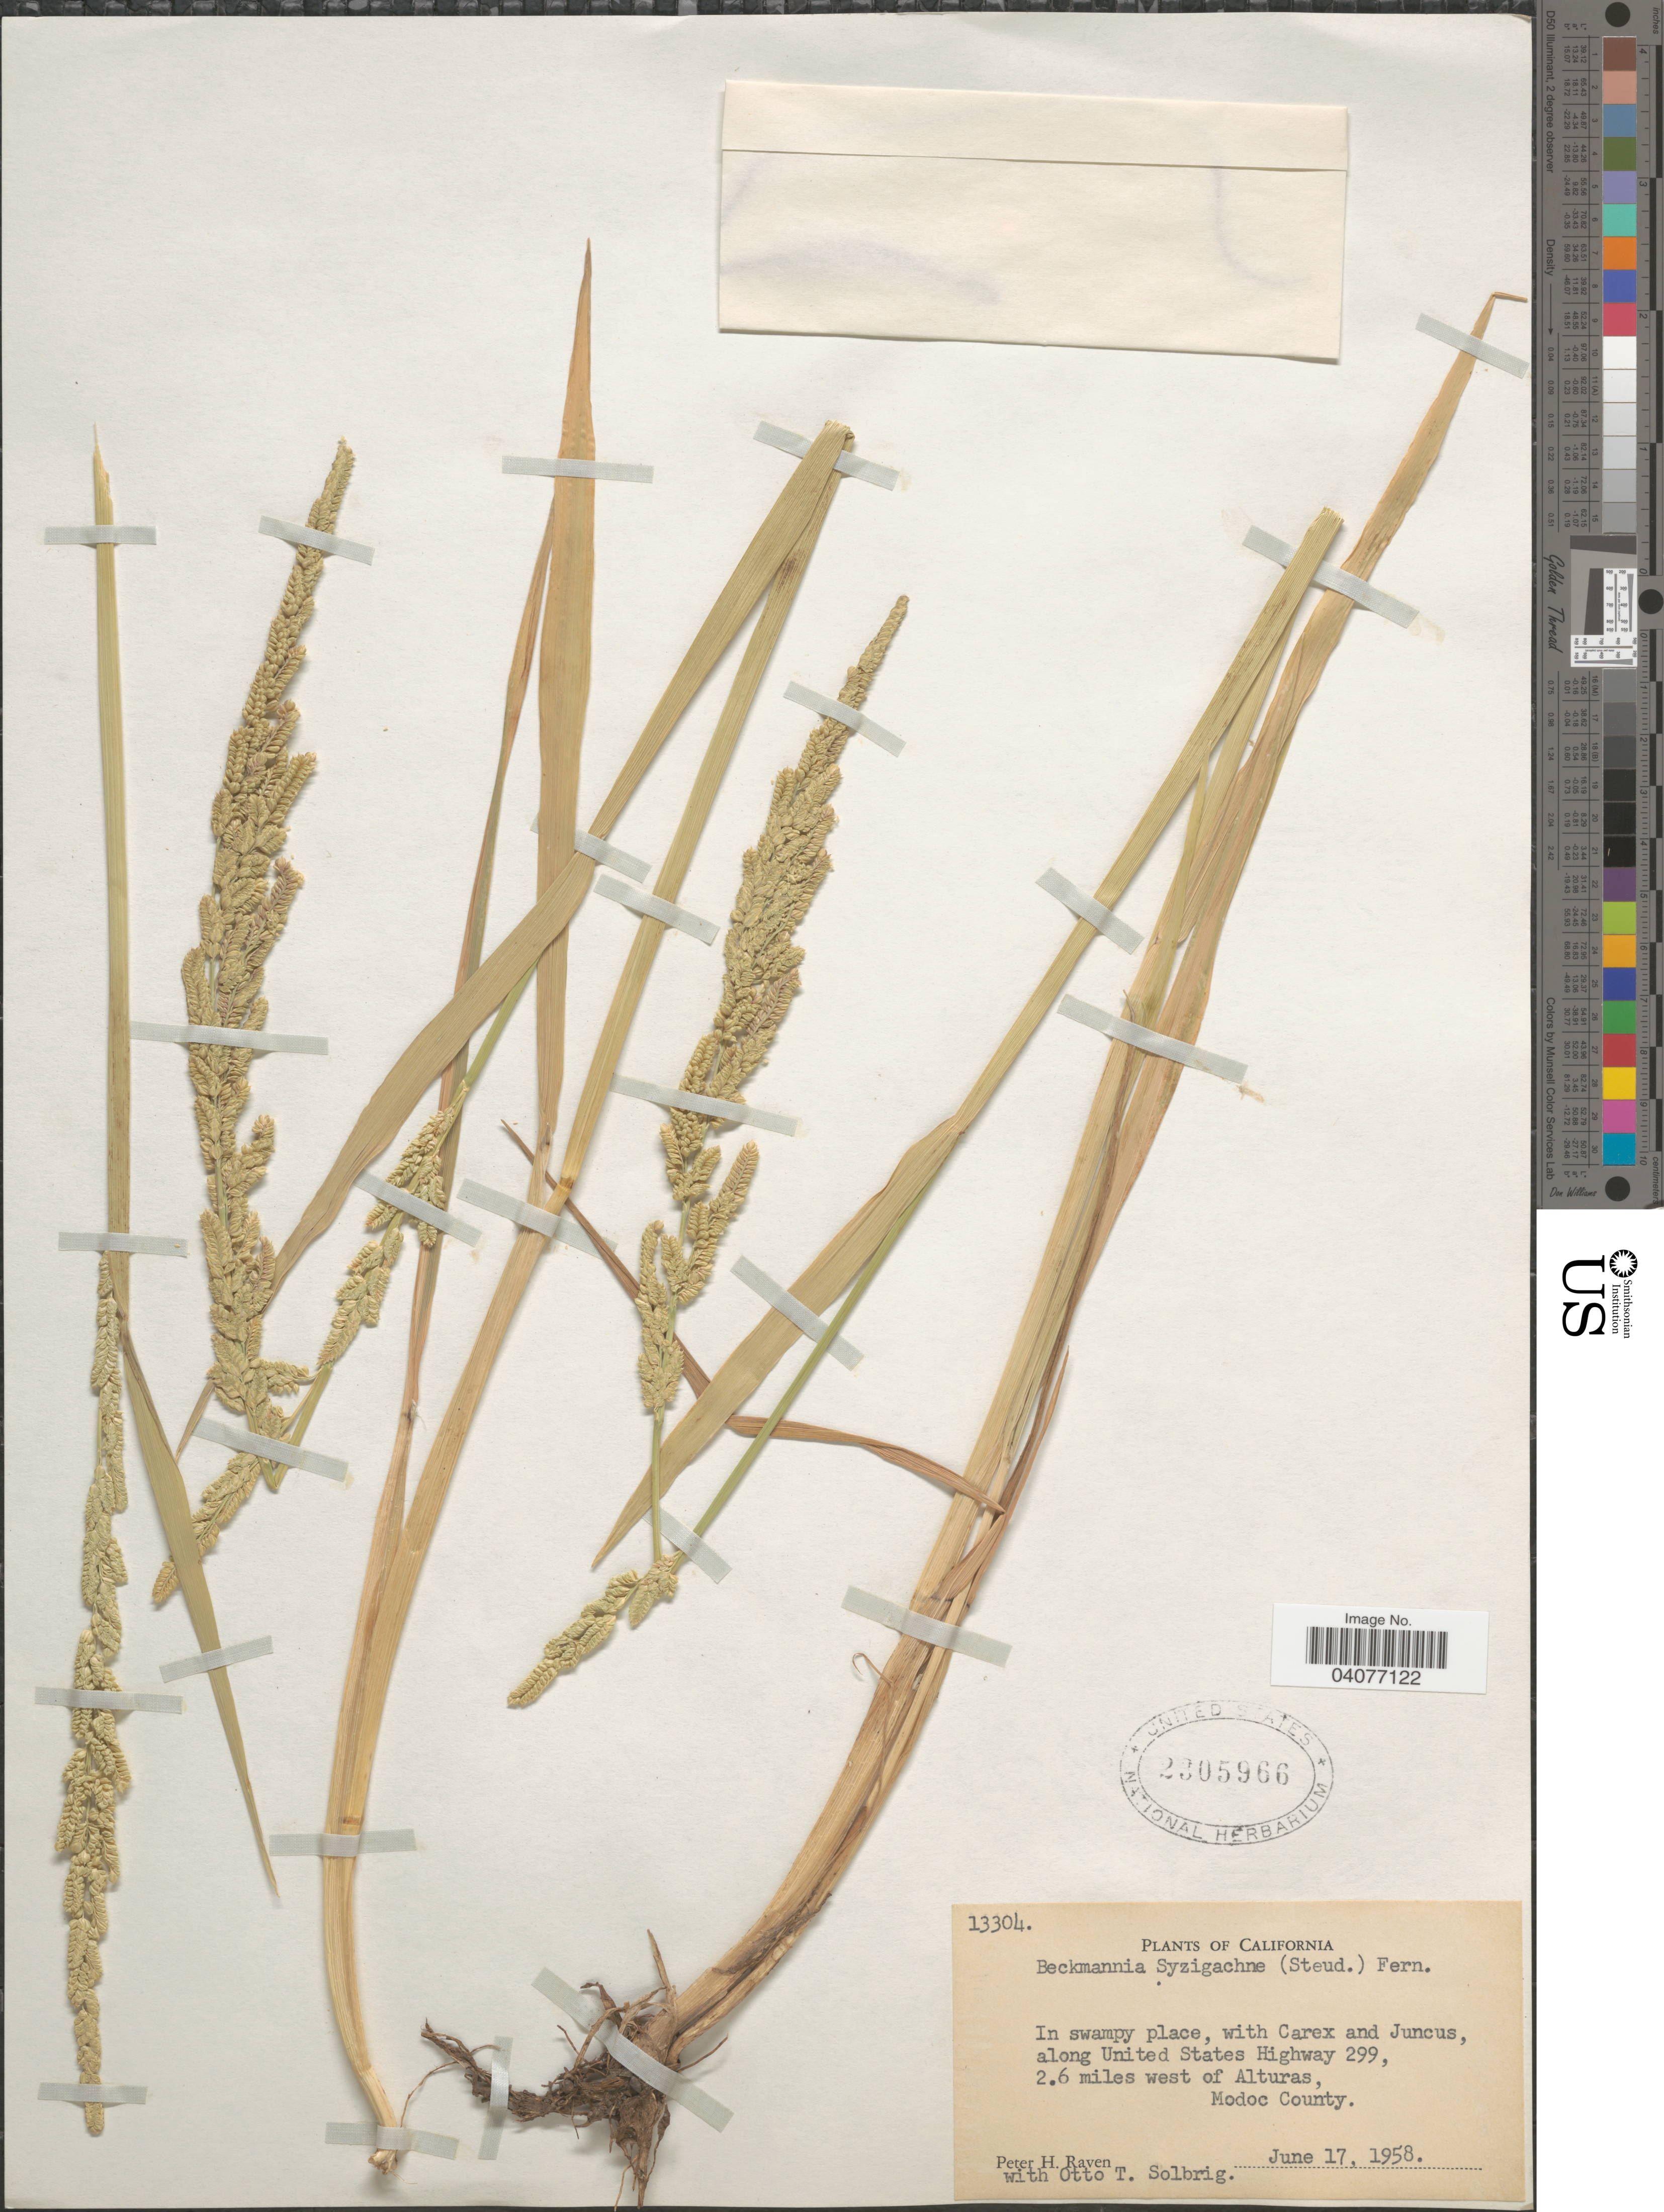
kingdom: Plantae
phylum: Tracheophyta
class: Liliopsida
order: Poales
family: Poaceae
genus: Beckmannia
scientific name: Beckmannia syzigachne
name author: (Steud.) Fernald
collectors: P. Raven & O. T. Solbrig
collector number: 13304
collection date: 1958-06-17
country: United States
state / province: California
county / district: Modoc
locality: Along United States Highway 299, 2.6 miles west of Alturas, Modoc County.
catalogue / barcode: US 2305966